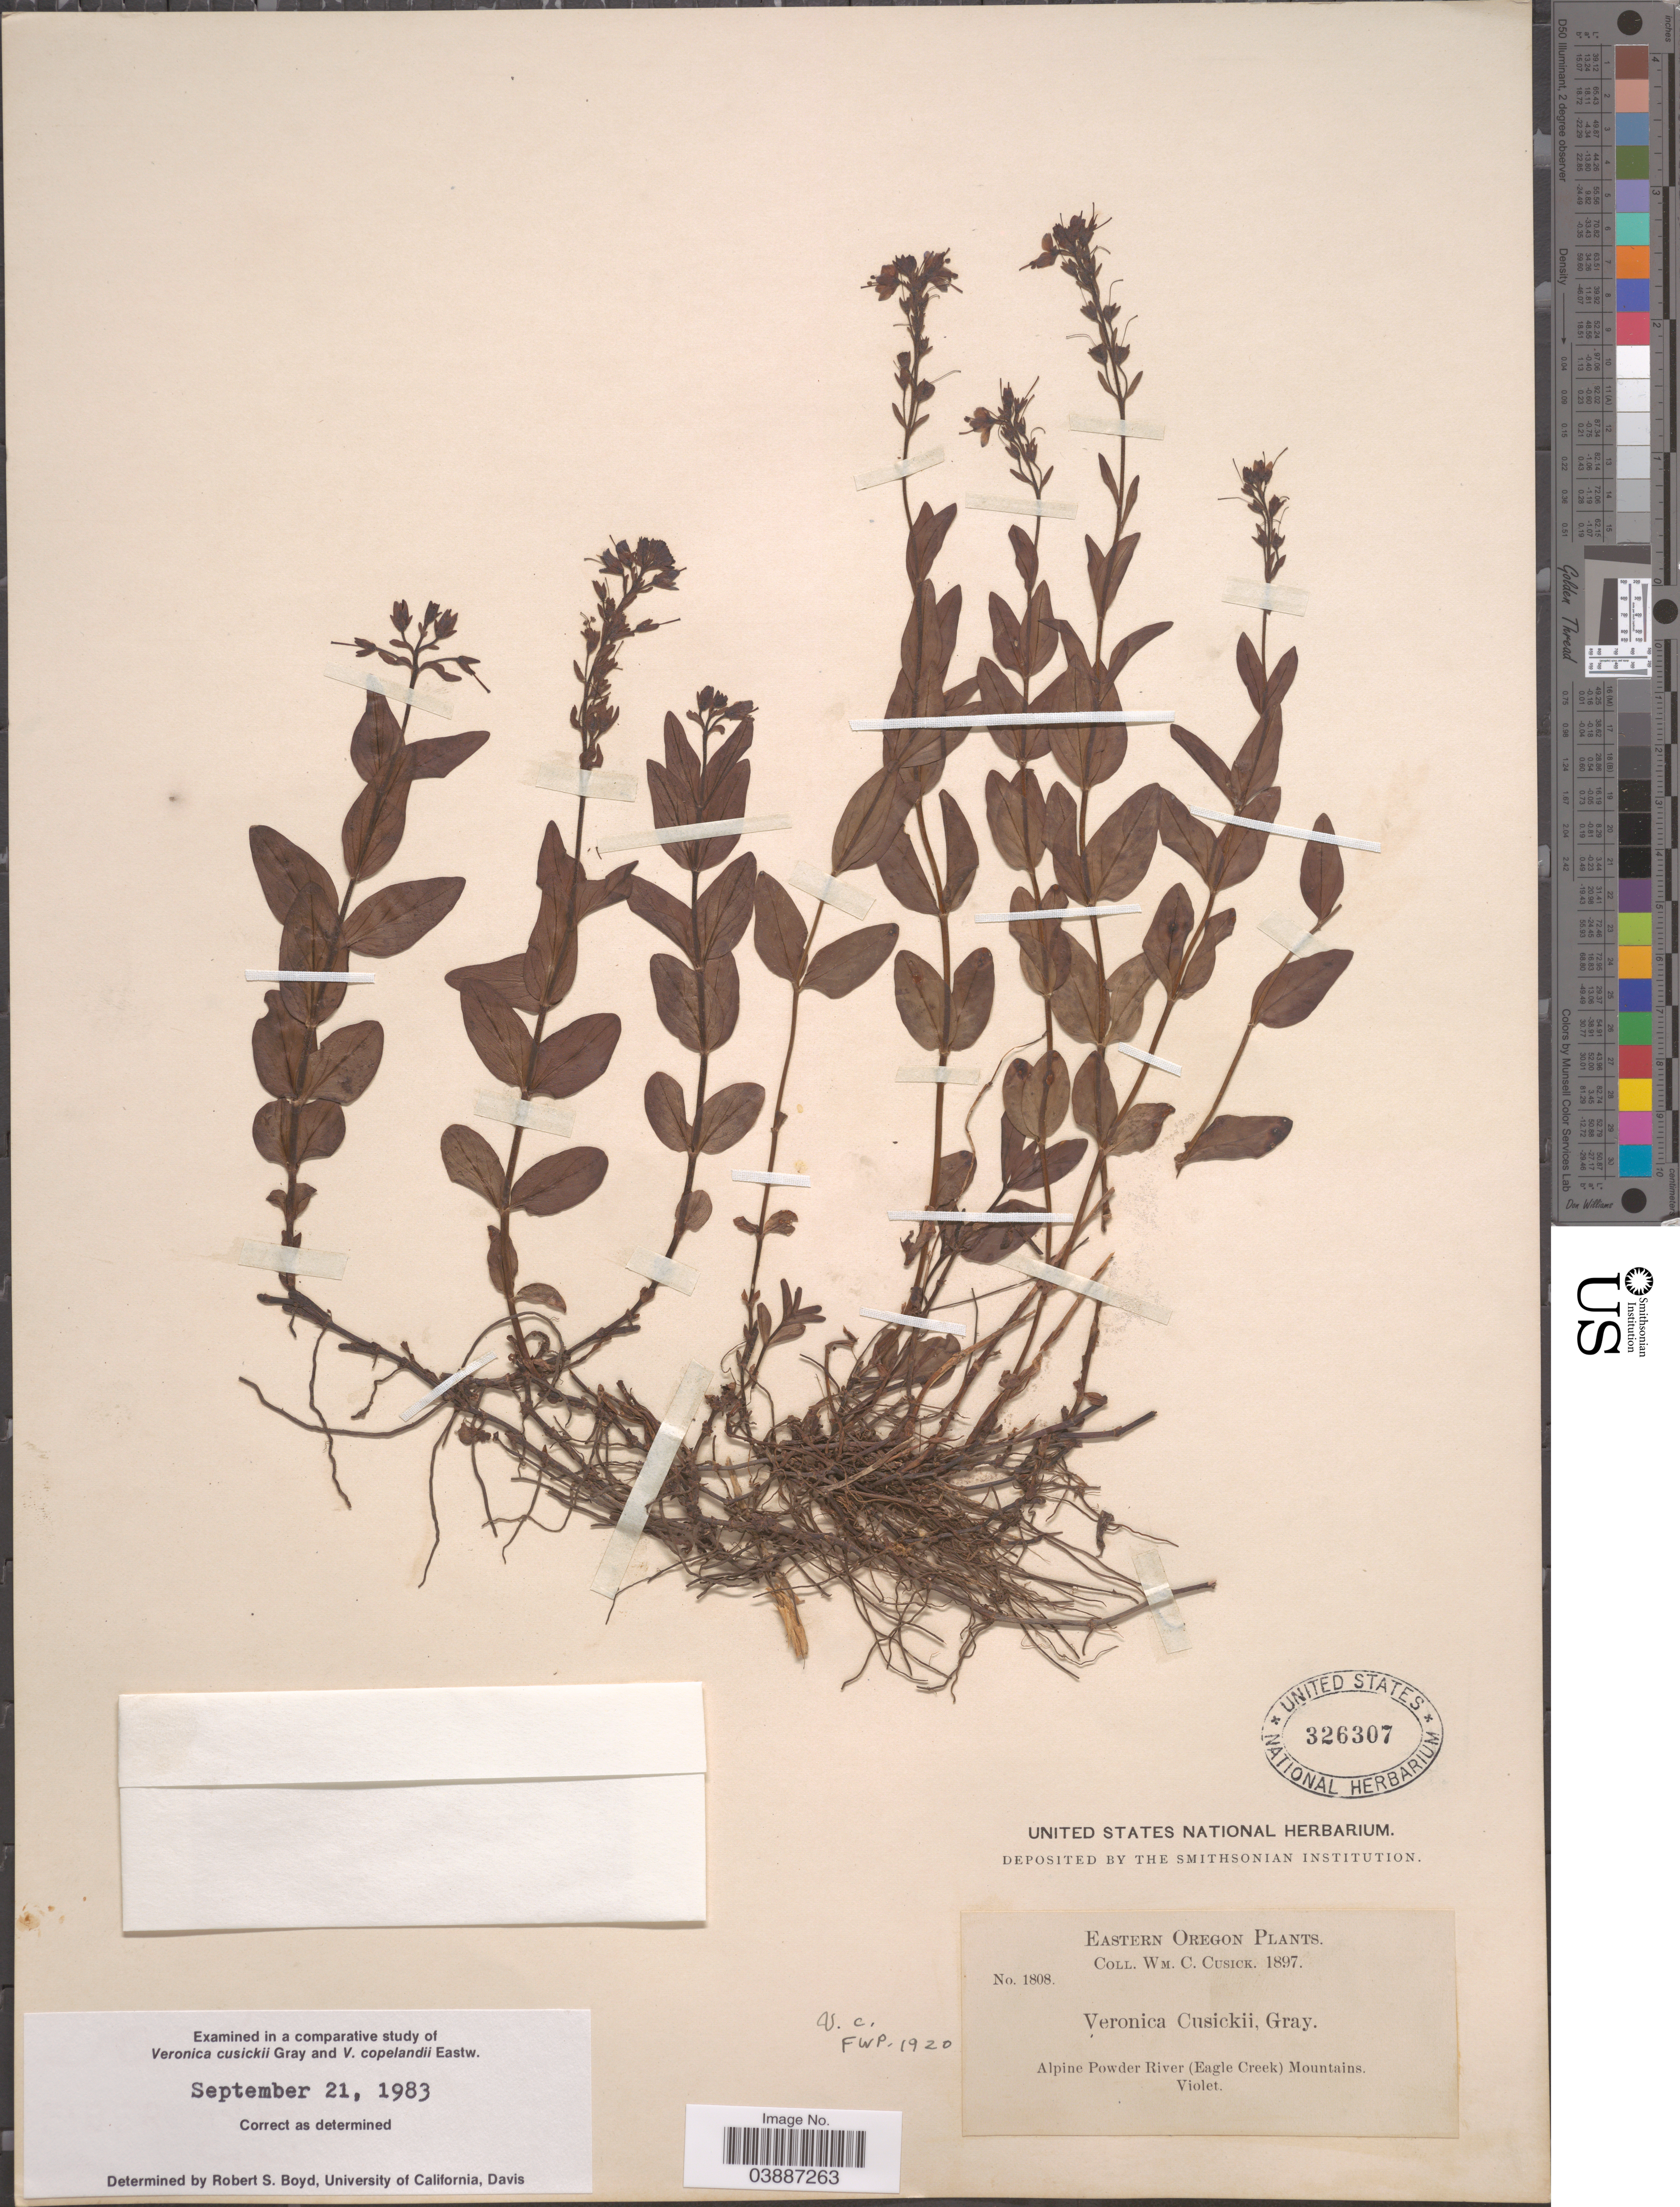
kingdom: Plantae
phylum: Tracheophyta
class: Magnoliopsida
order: Lamiales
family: Plantaginaceae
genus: Veronica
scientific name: Veronica cusickii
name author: A. Gray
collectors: W. C. Cusick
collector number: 1808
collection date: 1897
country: United States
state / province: Oregon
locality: Eastern Oregon. Alpine Powder River (Eagle Creek) Mountains.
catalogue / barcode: US 326307